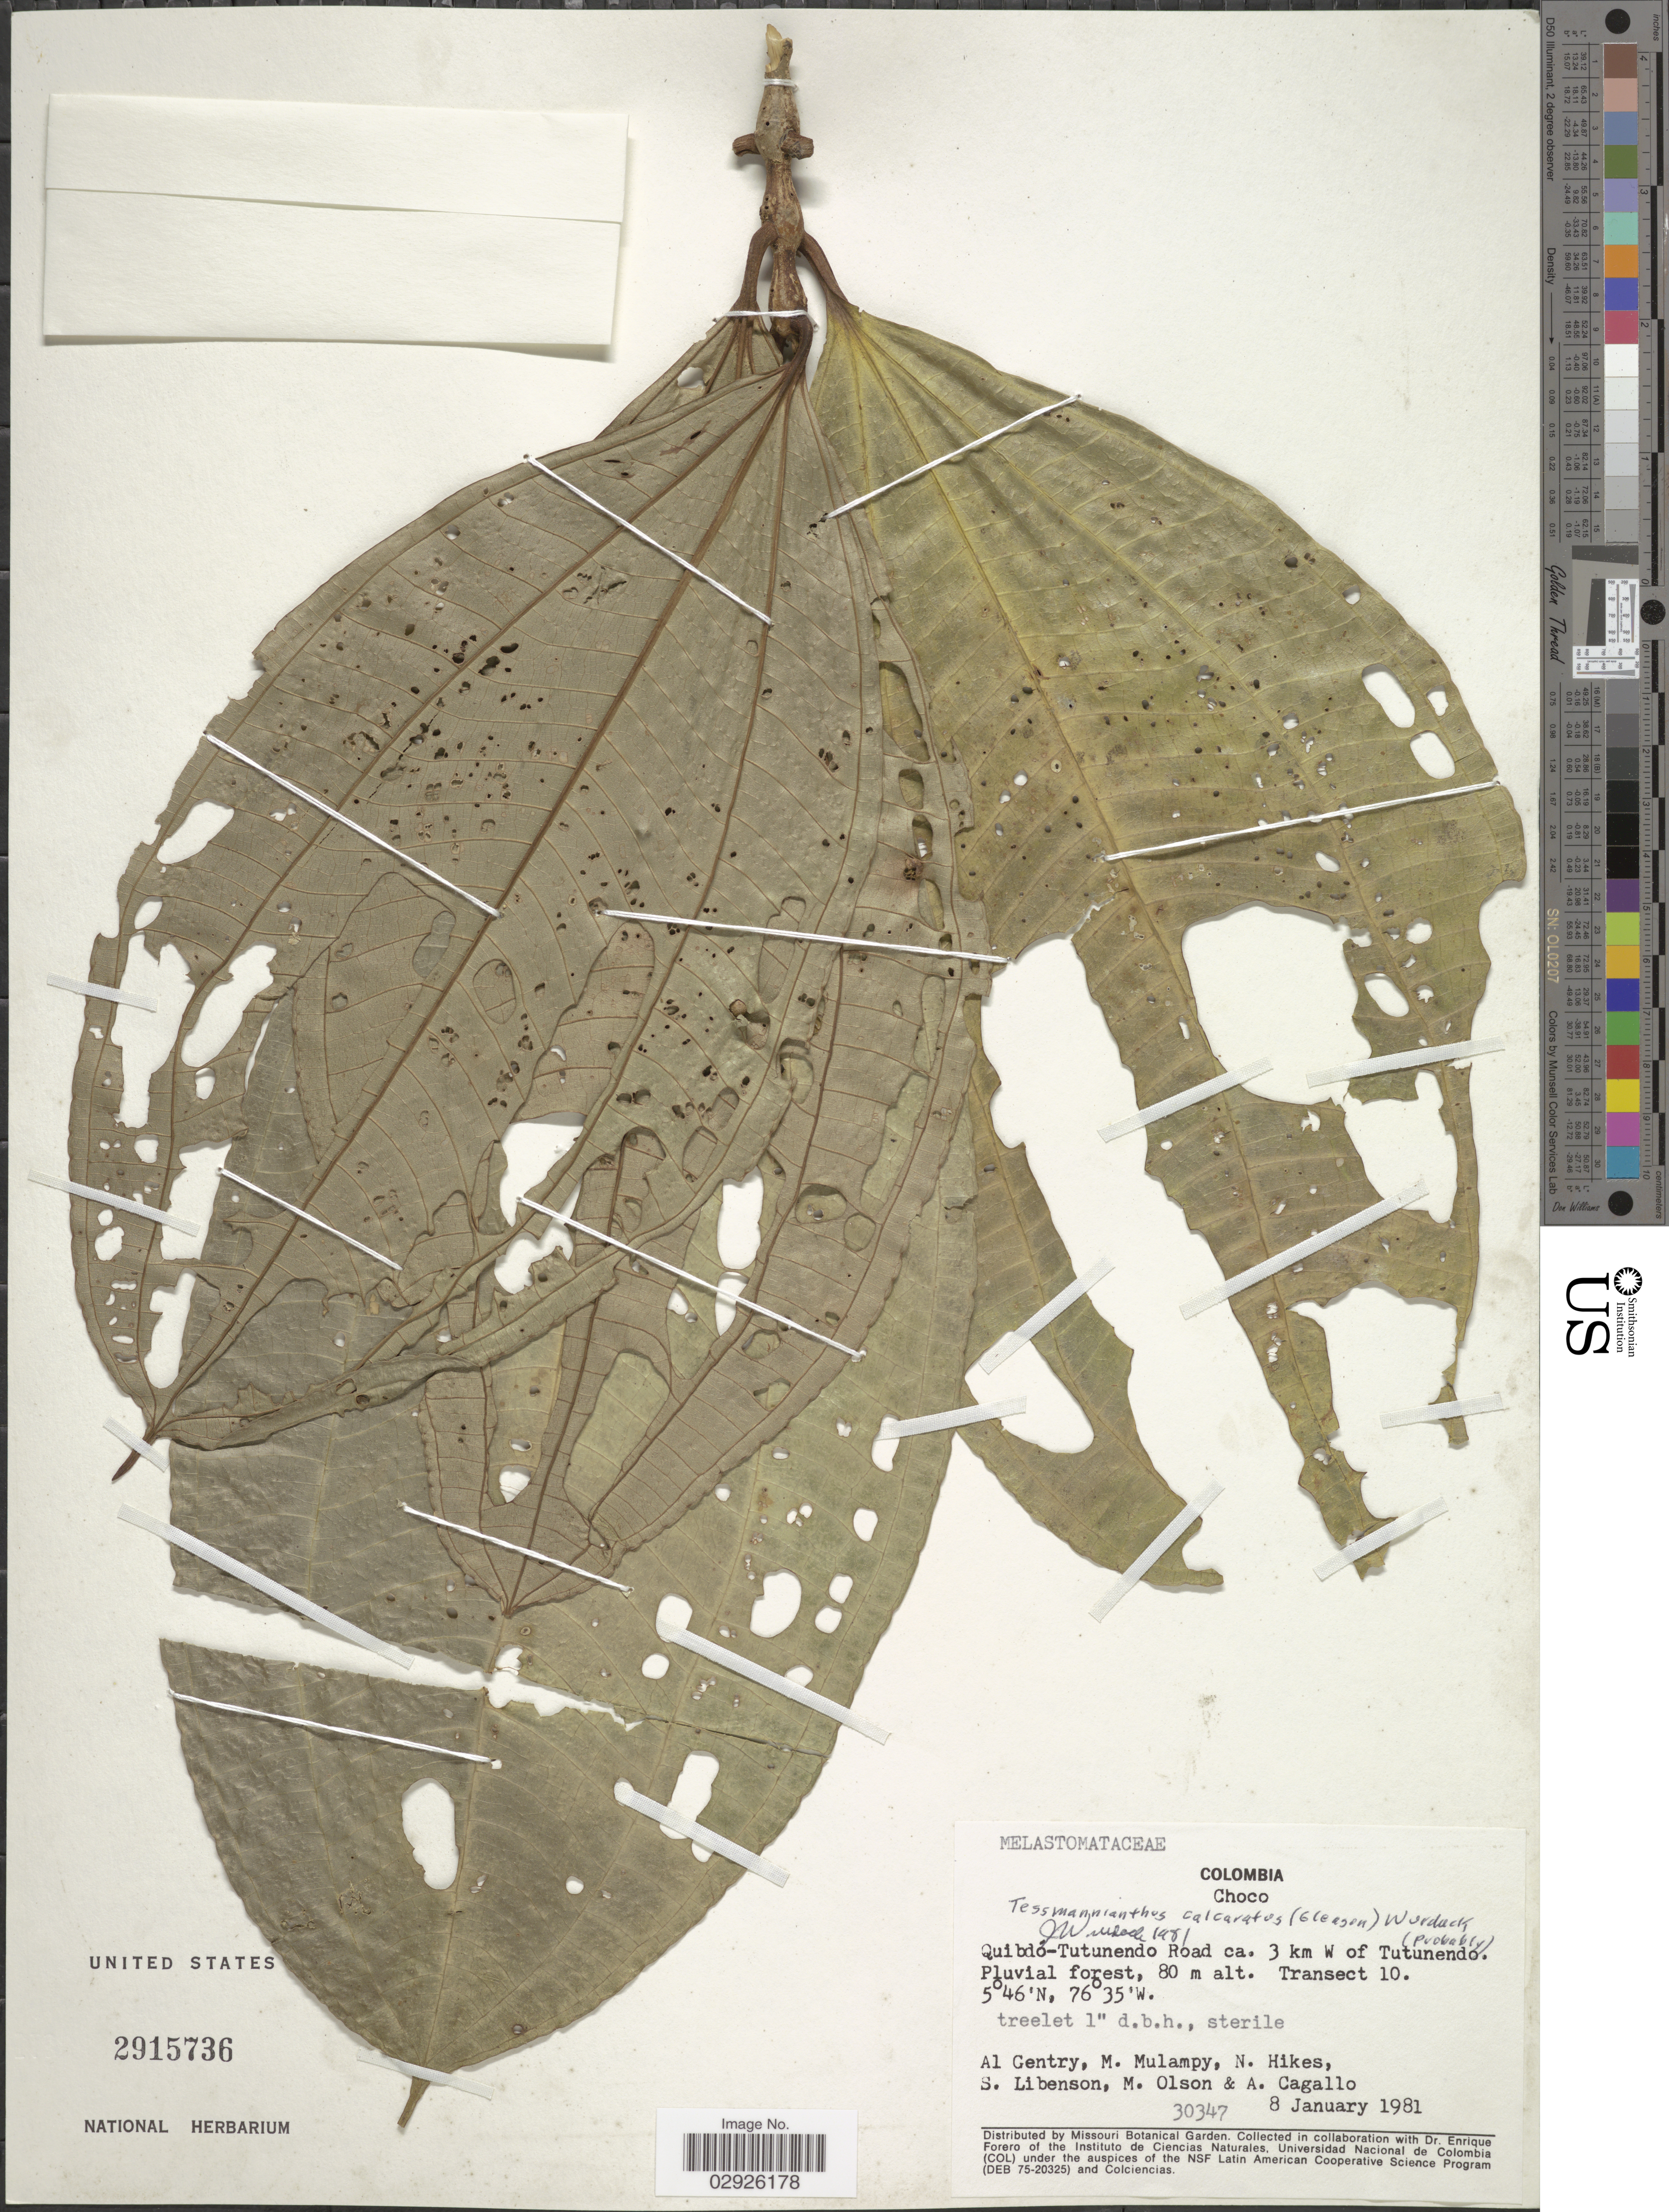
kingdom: Plantae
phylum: Tracheophyta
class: Magnoliopsida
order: Myrtales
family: Melastomataceae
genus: Tessmannianthus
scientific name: Tessmannianthus calcaratus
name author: (Gleason) Wurdack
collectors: A. H. Gentry, M. Mulampy, N. Hikes, S. Libenson & et al.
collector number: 30347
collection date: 1981-01-08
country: Colombia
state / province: Chocó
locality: Wuibdó-Tutunendo Road ca. 3 km W of Tutunendo. Transect 10.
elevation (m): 80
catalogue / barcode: US 2915736